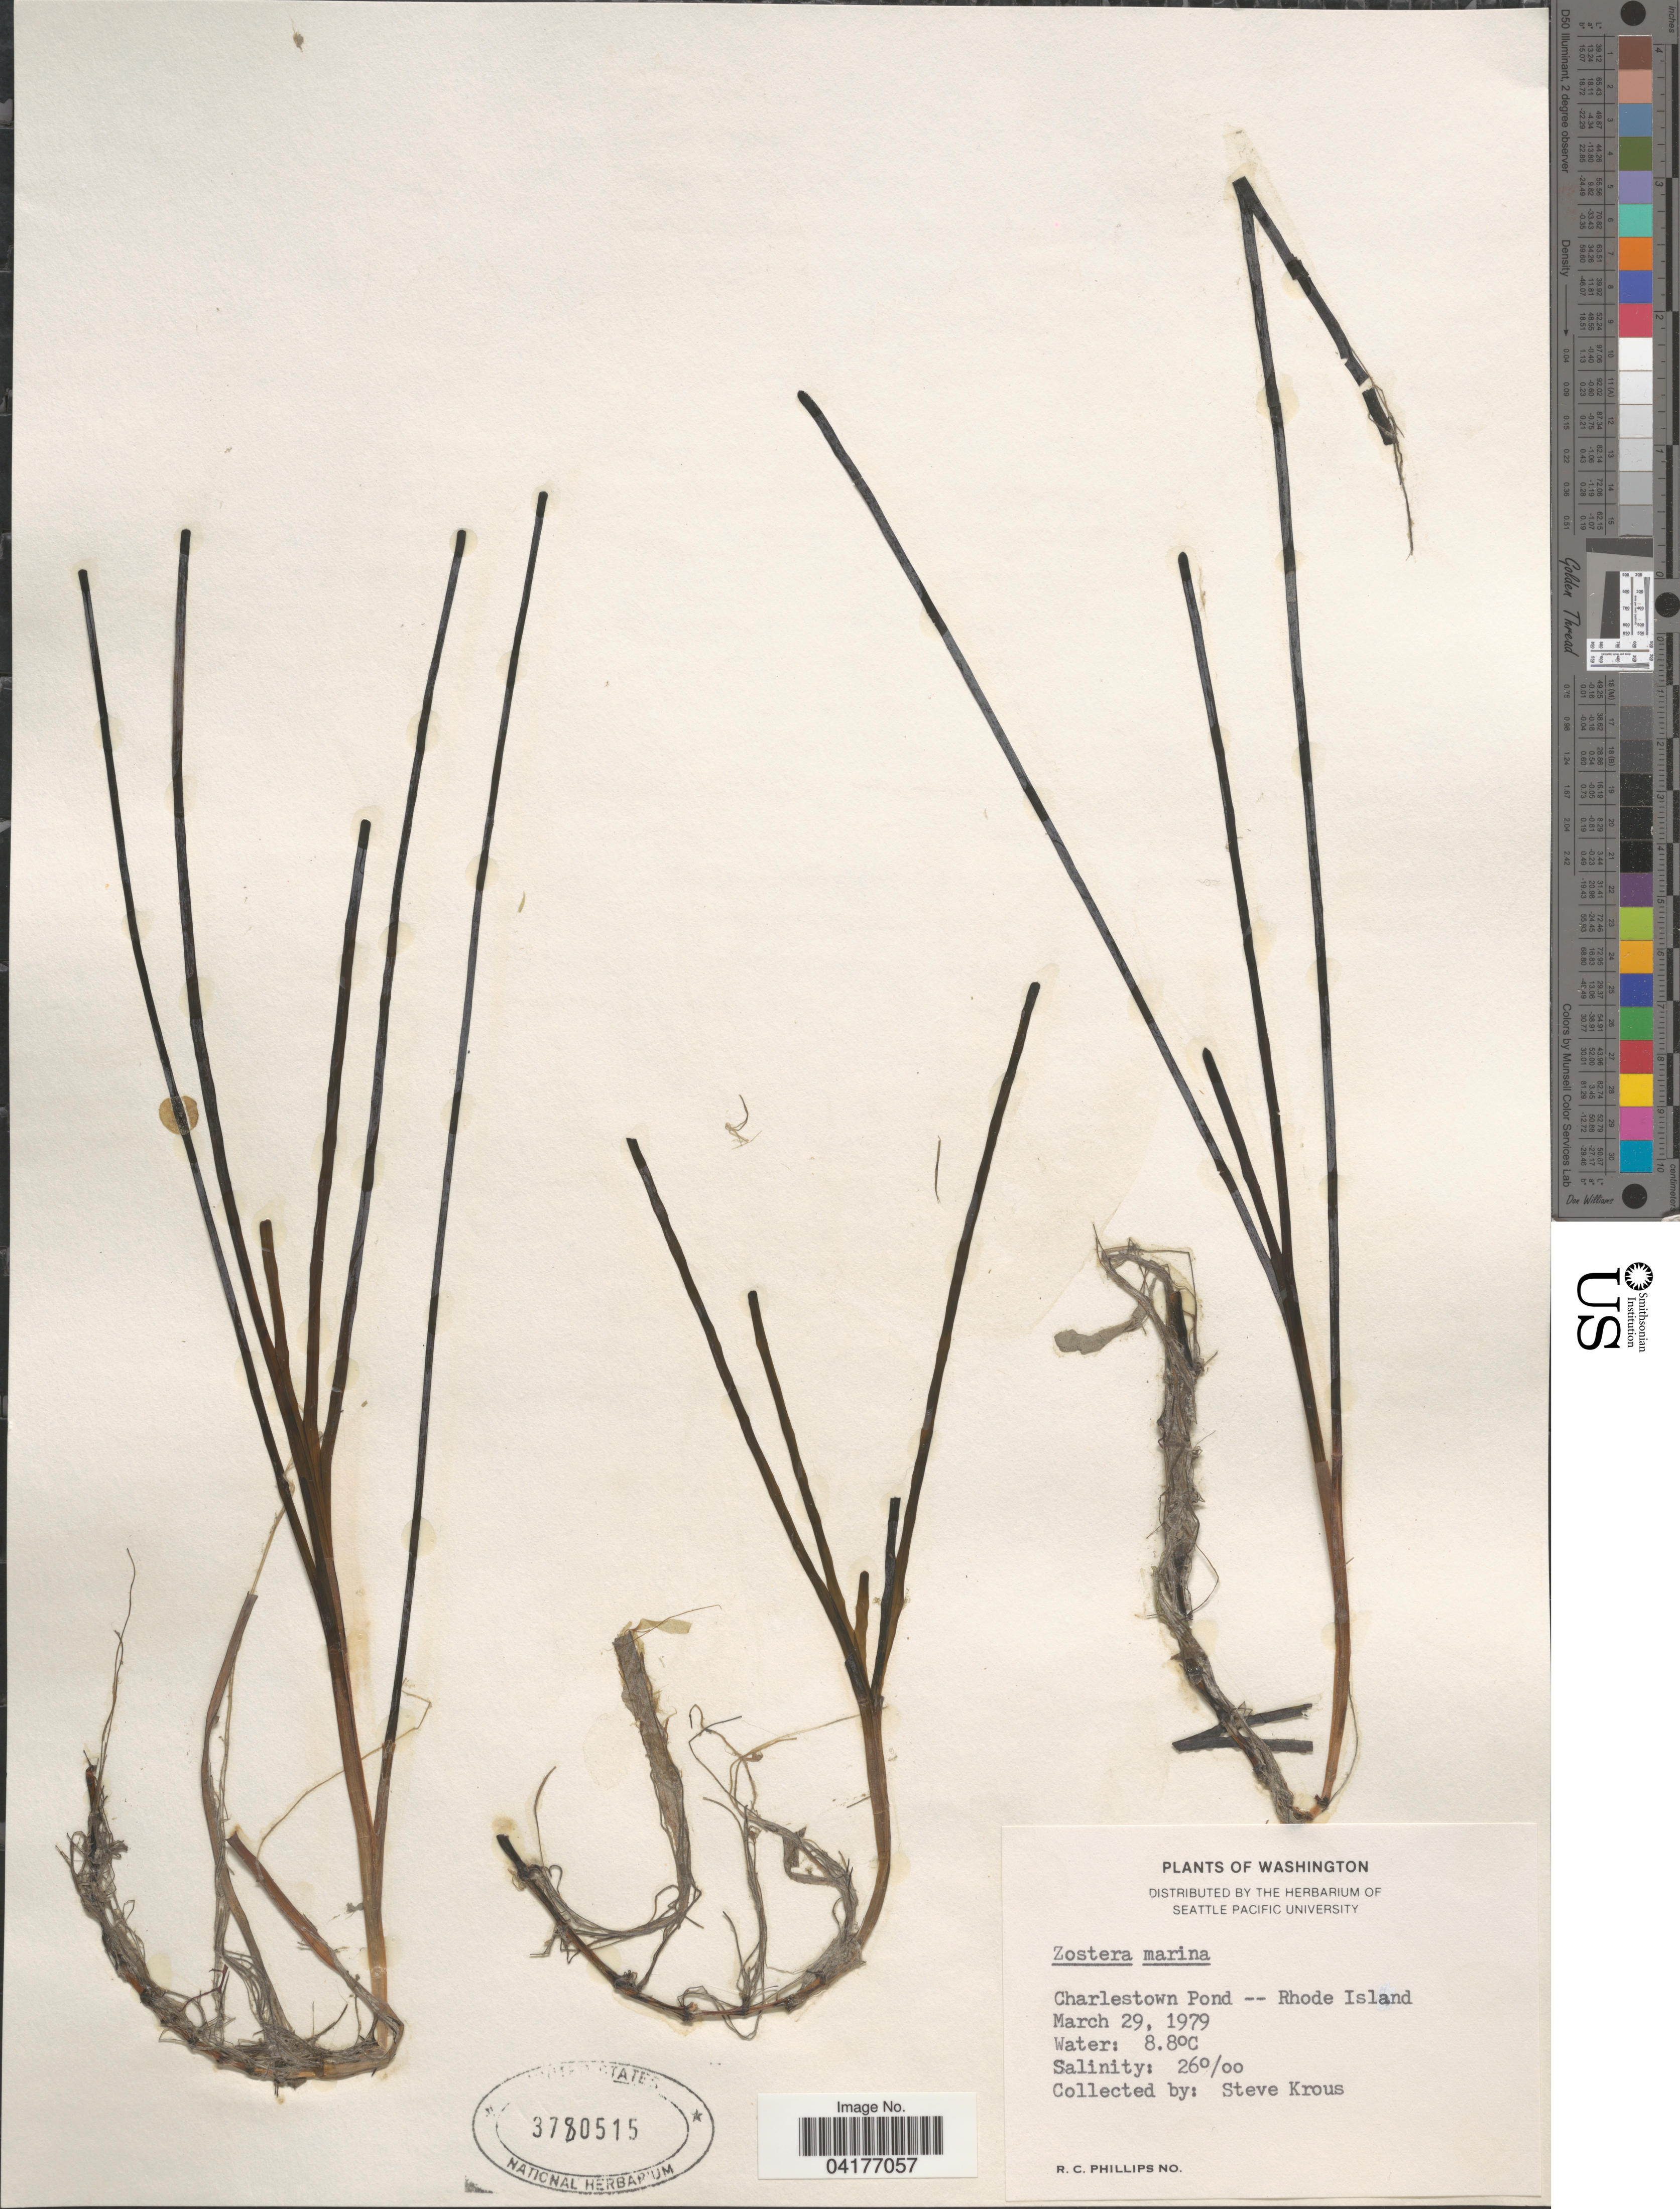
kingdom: Plantae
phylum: Tracheophyta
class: Liliopsida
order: Alismatales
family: Zosteraceae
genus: Zostera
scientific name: Zostera marina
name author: L.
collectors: S. Krous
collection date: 1979-03-29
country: United States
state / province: Rhode Island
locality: Charlestown Pond.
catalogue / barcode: US 3780515